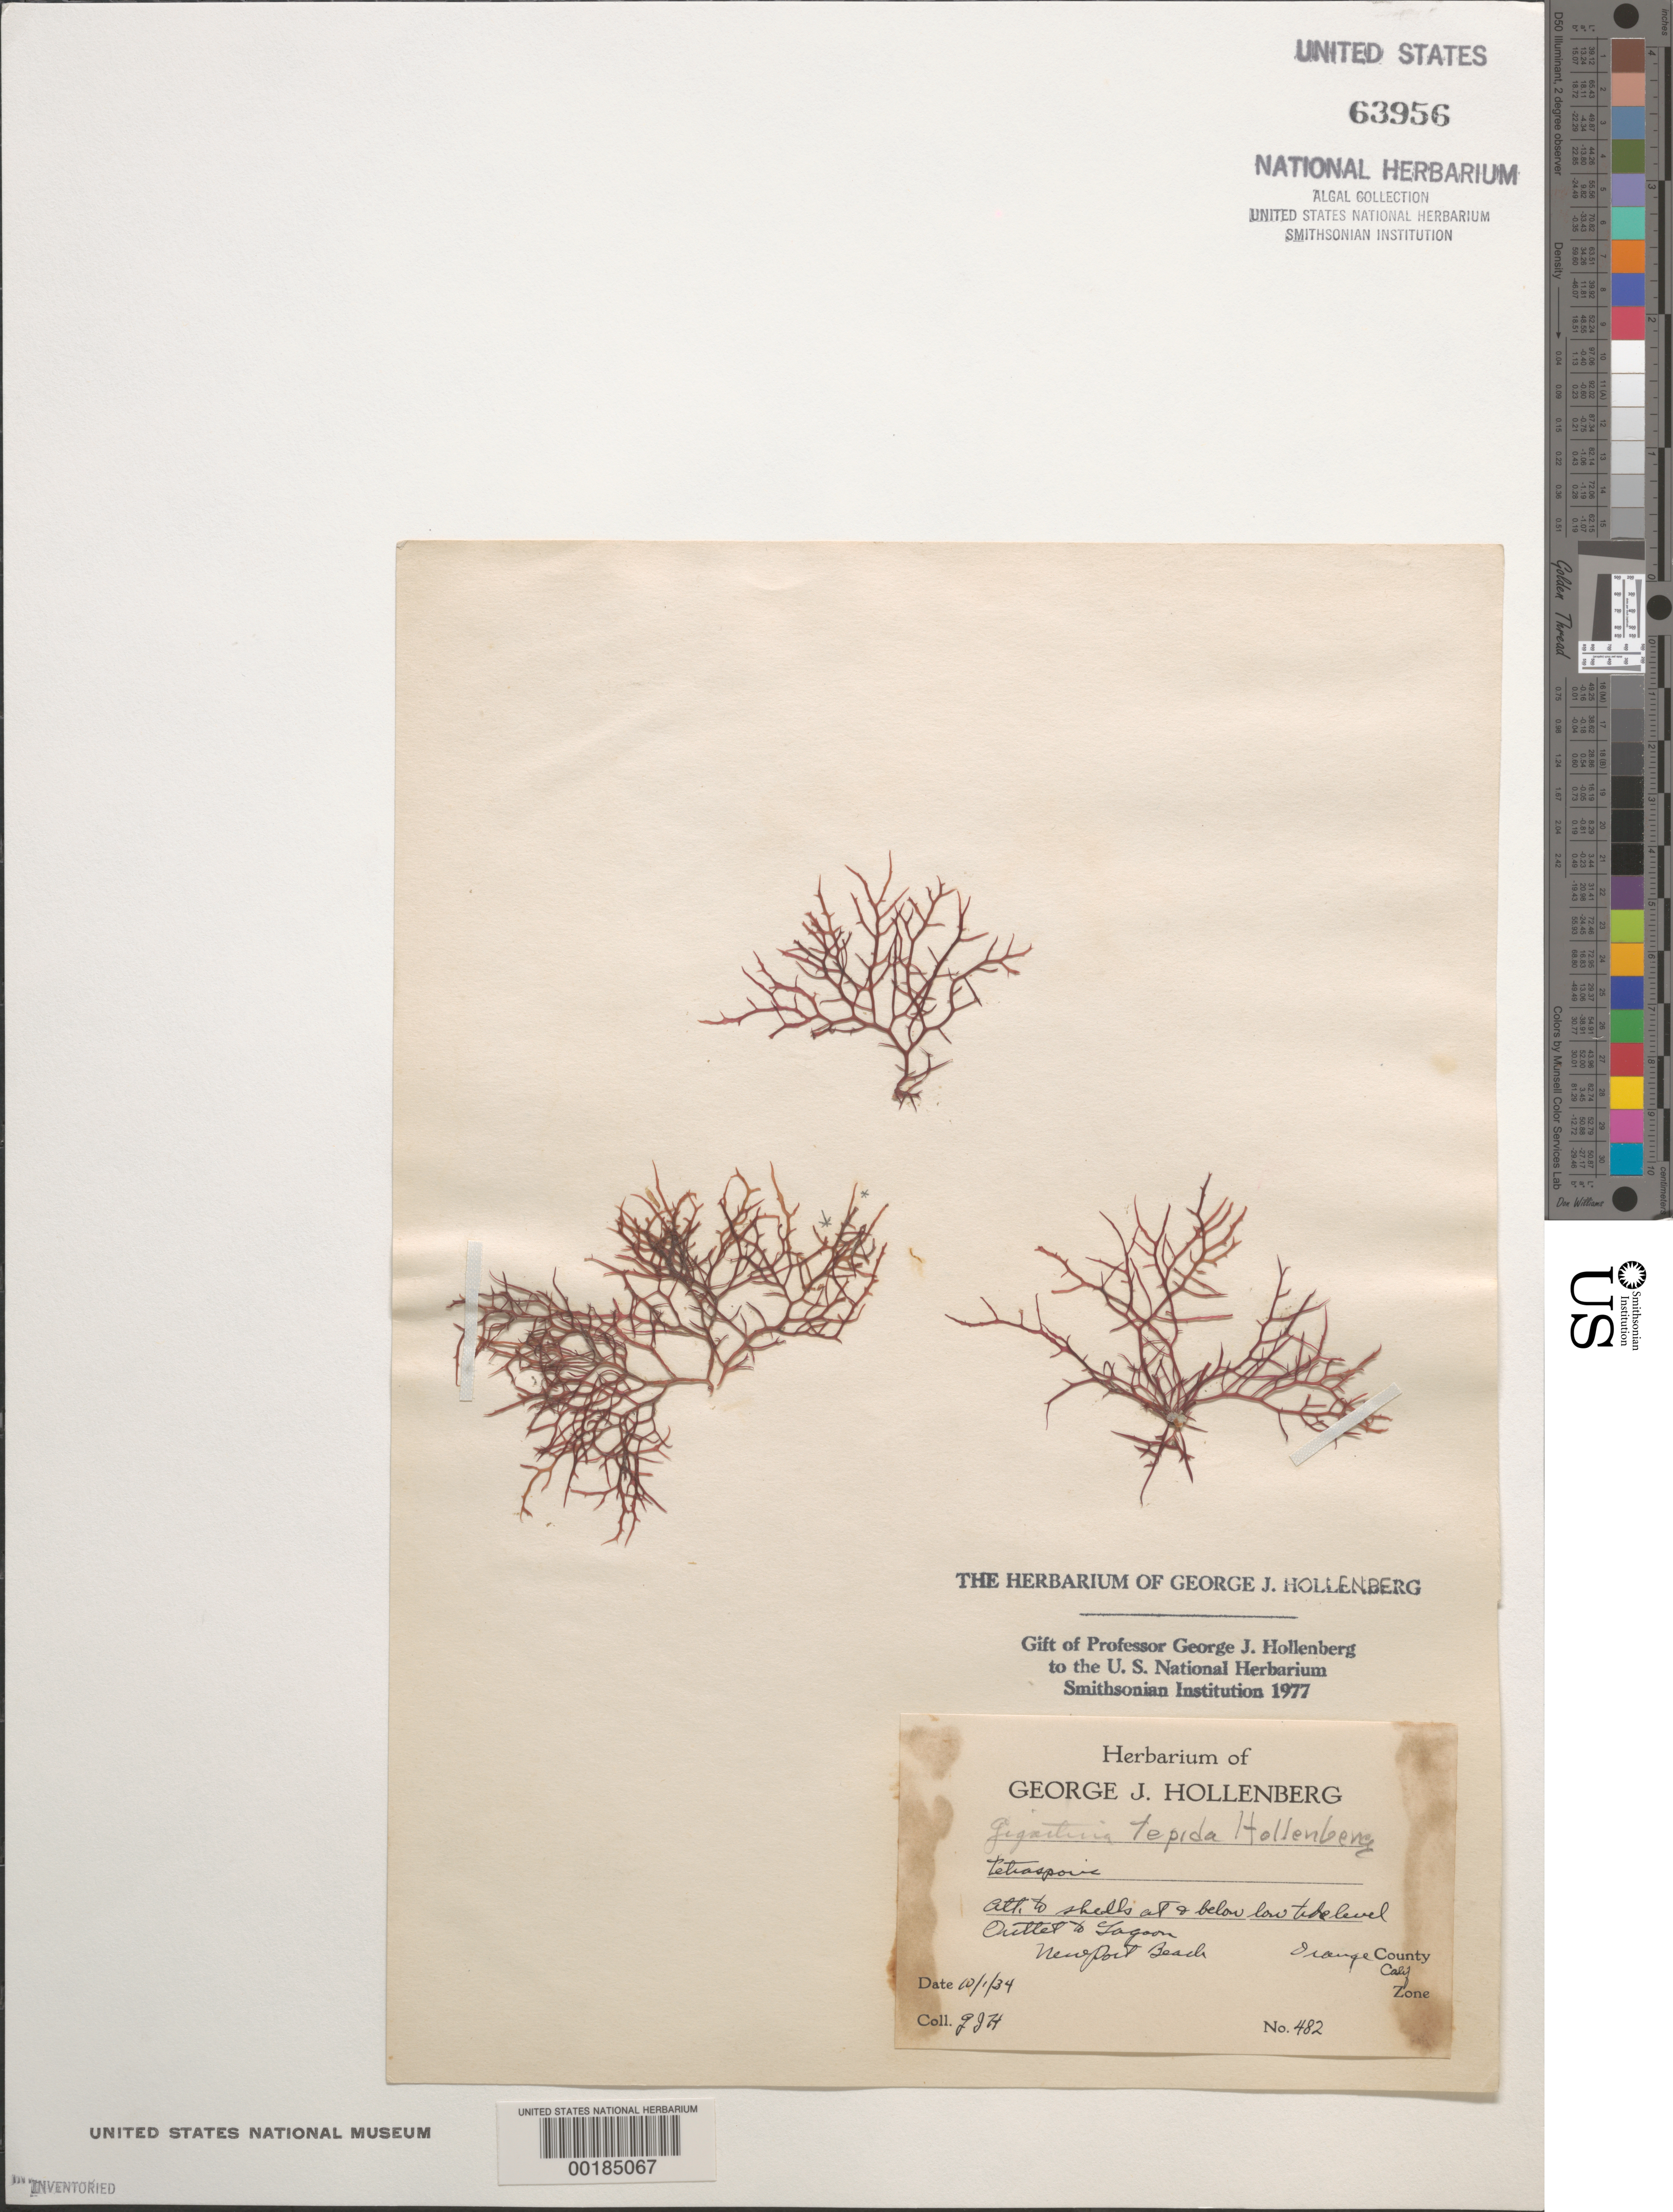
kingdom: Plantae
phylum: Rhodophyta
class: Florideophyceae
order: Gigartinales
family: Gigartinaceae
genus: Chondracanthus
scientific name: Chondracanthus tepidus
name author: (Hollenb.) Guiry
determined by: Algae name updating Project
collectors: G. Hollenberg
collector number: GJH 482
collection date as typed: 01 Oct 1934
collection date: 1934-10-01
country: United States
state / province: California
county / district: Orange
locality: Newport Beach, lagoon outlet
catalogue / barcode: US 63956